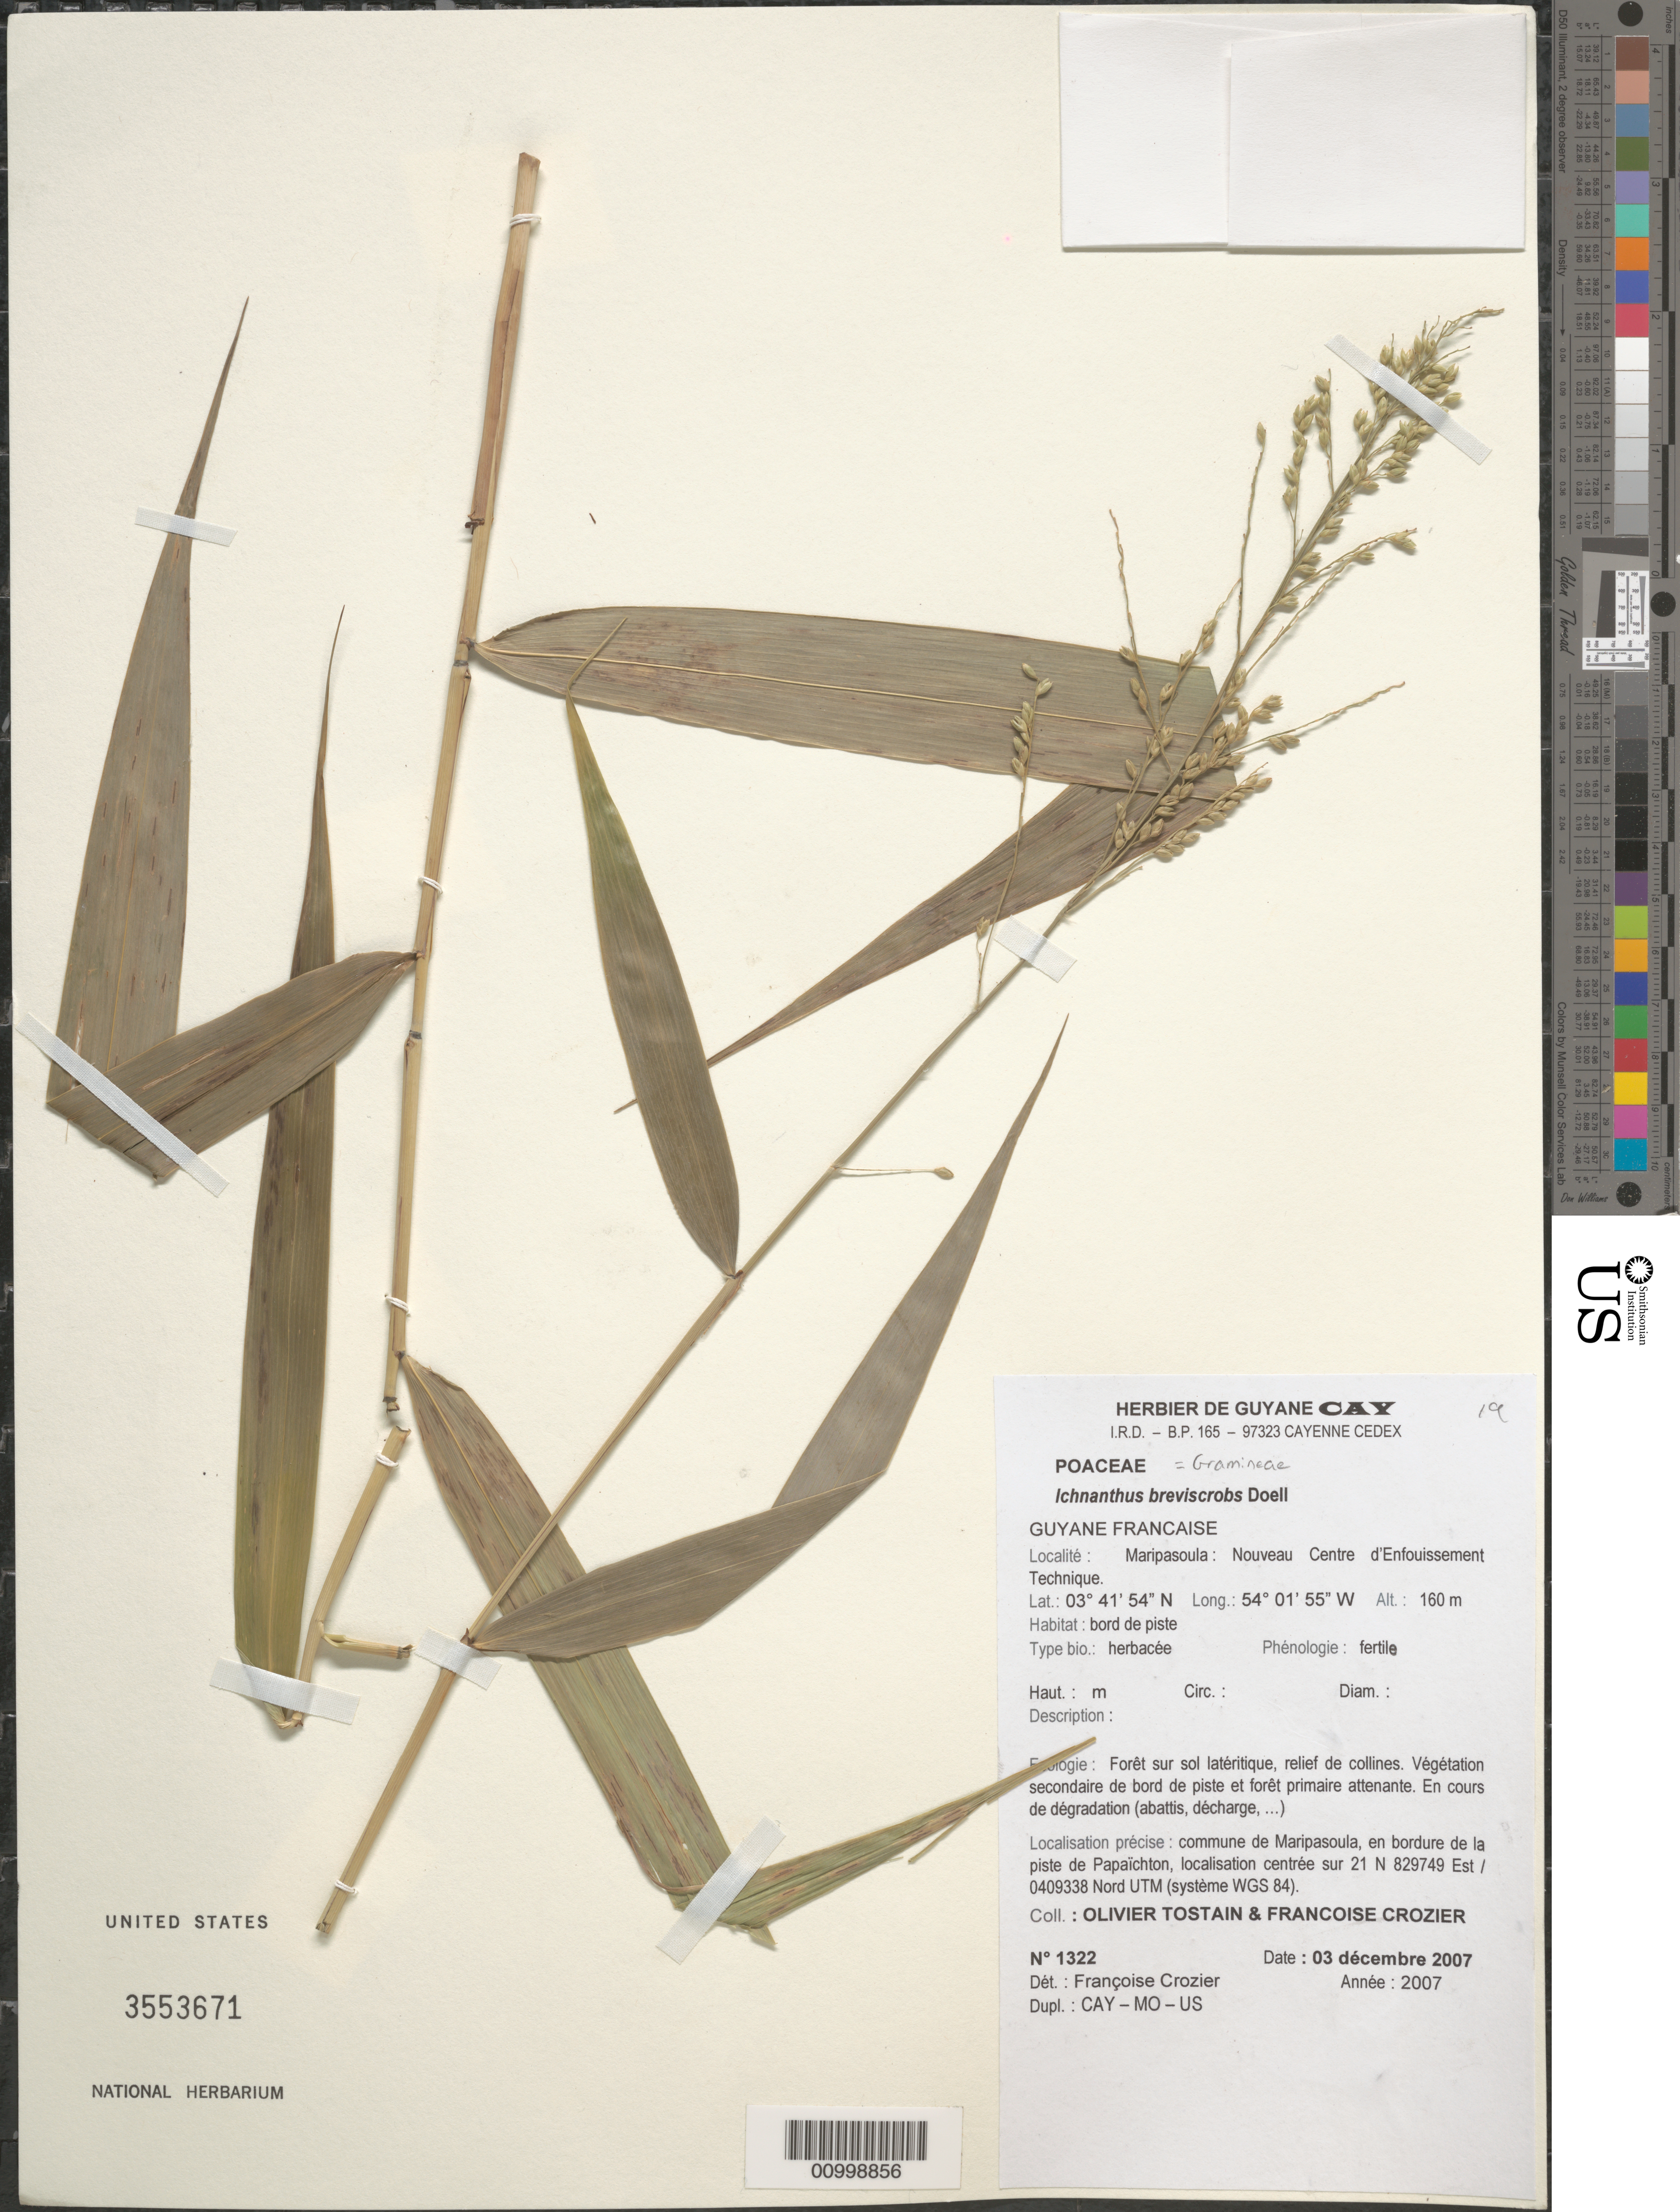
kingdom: Plantae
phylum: Tracheophyta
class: Liliopsida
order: Poales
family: Poaceae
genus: Ichnanthus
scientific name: Ichnanthus breviscrobs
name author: Döll in Mart.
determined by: Crozier, F.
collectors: O. Tostain & F. Crozier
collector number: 1322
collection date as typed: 3-Dec-07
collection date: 2007-12-03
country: French Guiana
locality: Maripasoula: Noveau Centre d'Enfouissement Technique; commune de Marpasoula, en bordure de la piste de Papaïchton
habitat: Foret sur sol lateritique, relief de collines. Veg secondaire de bord de piste et foret primaire attente. En cours de degredation (abattis, decharge)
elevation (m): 160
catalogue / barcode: US 3553671